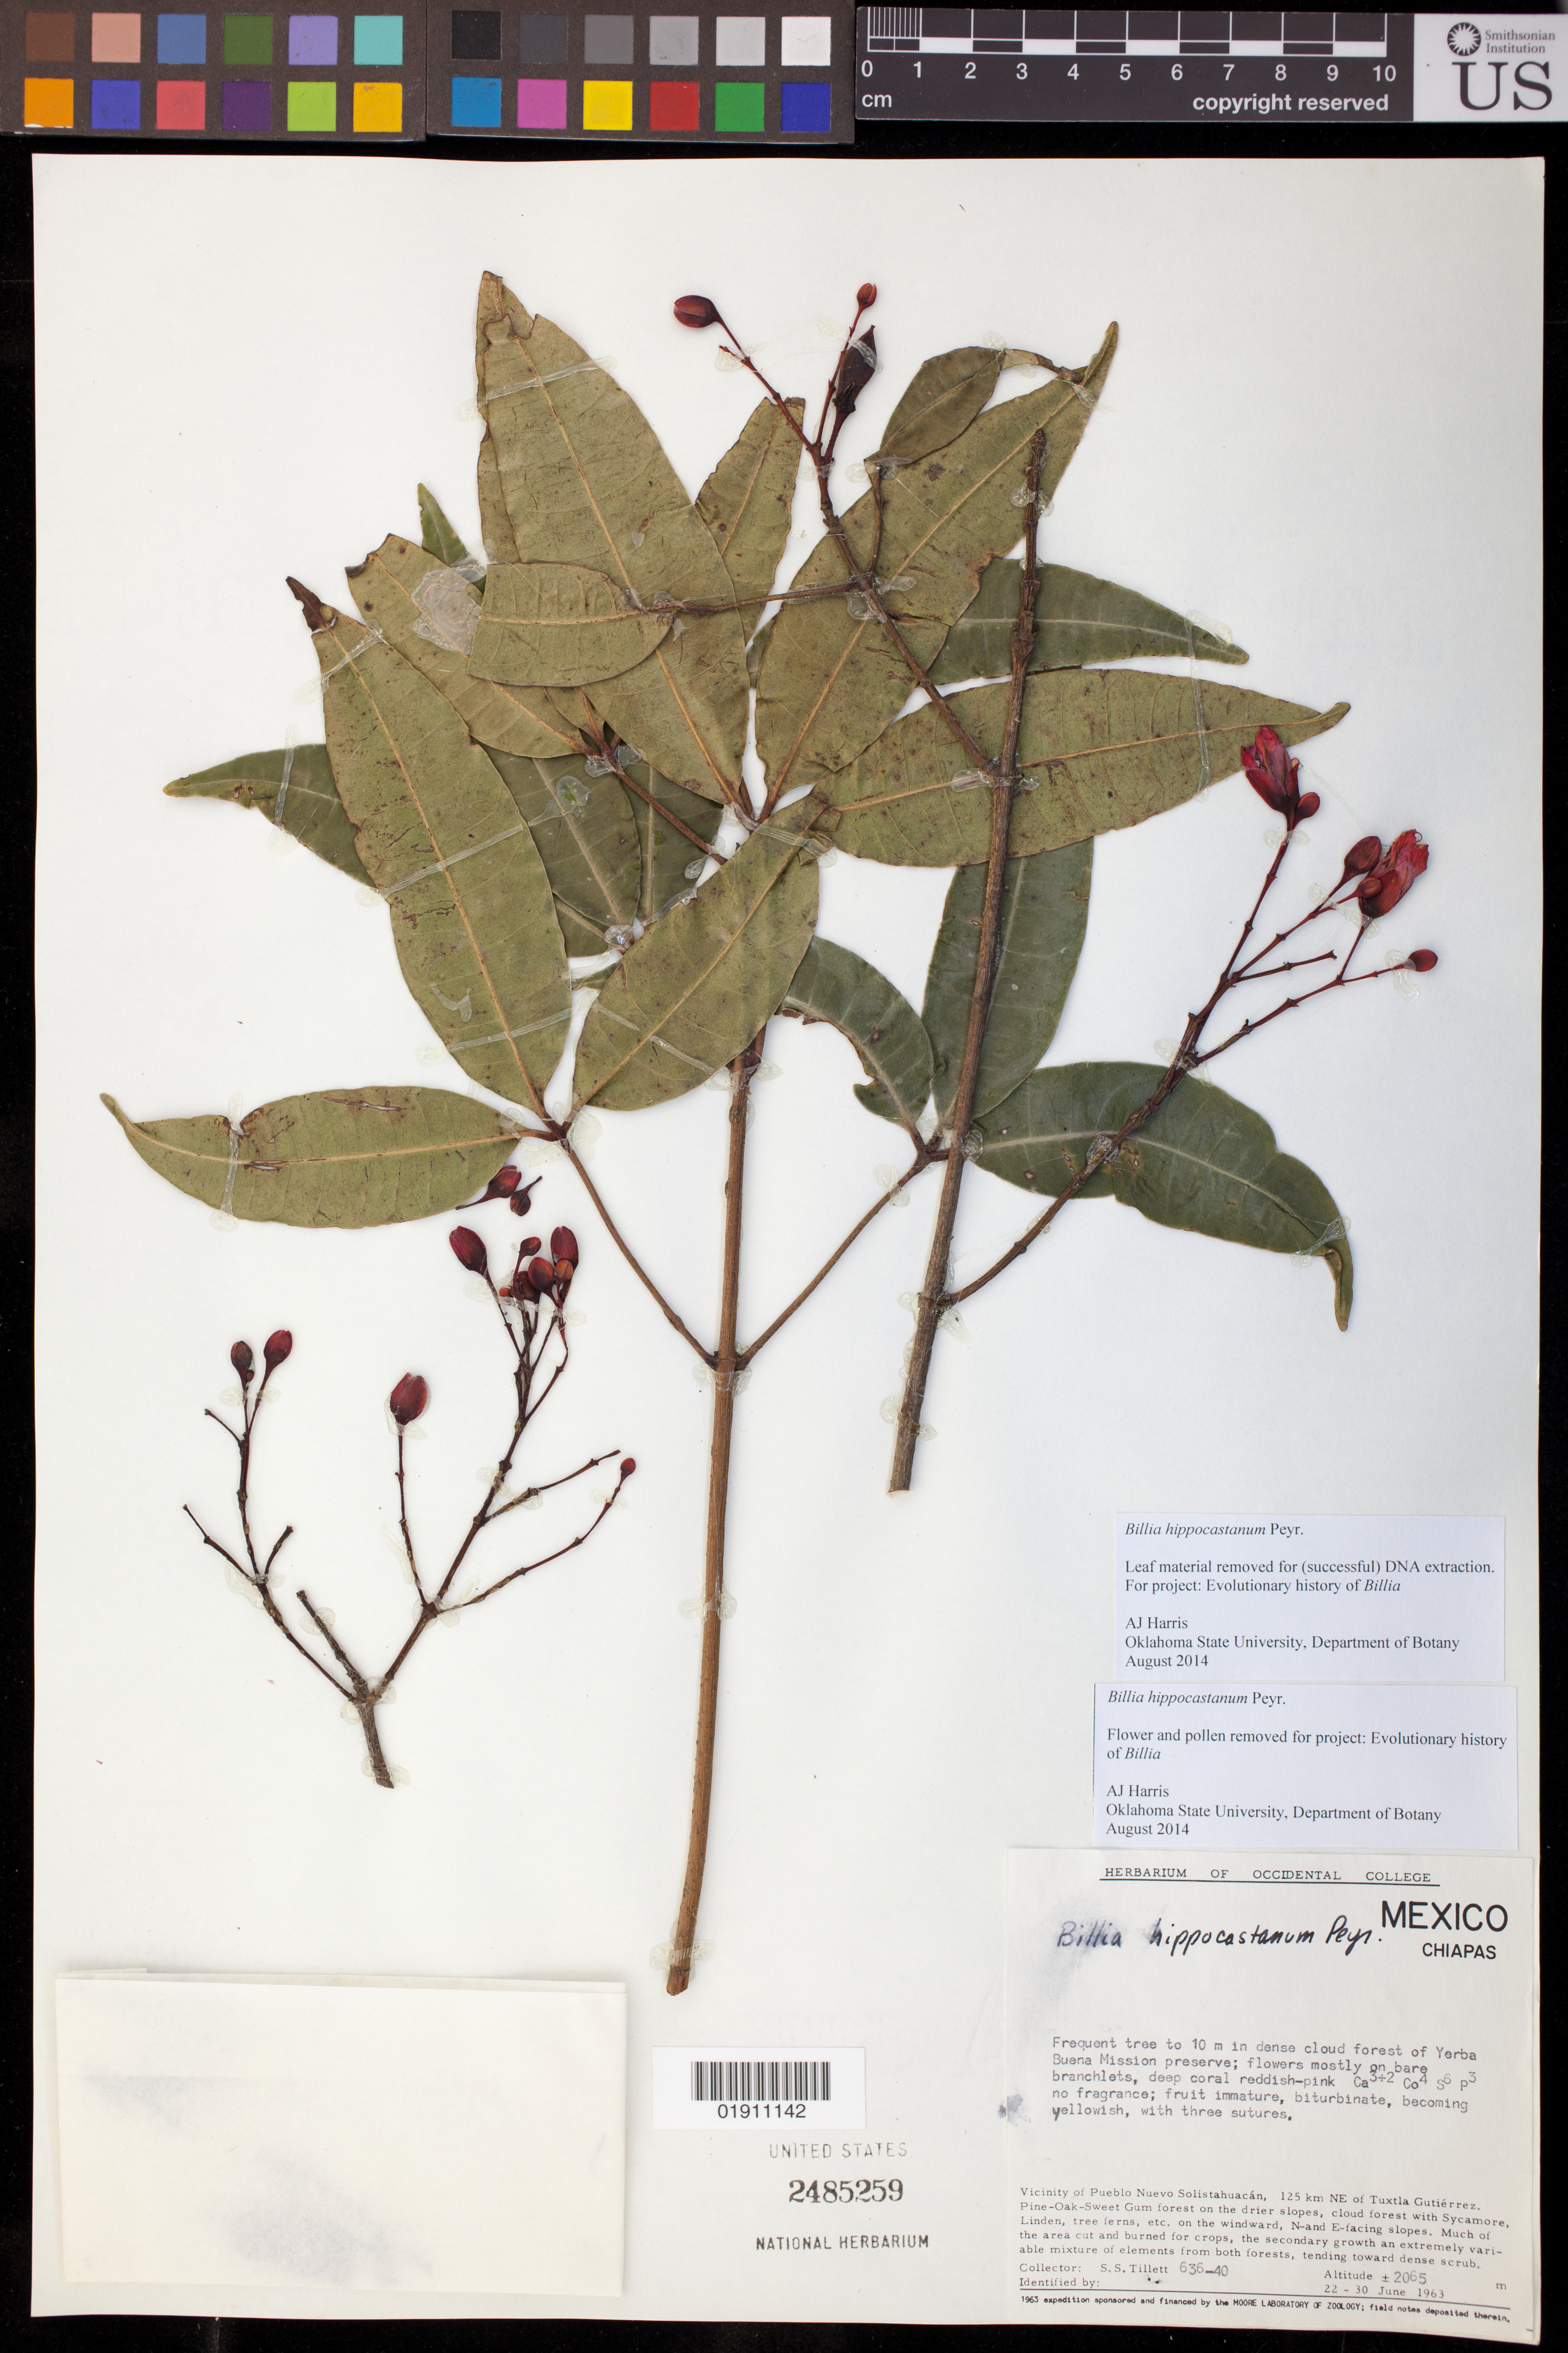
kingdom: Plantae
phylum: Tracheophyta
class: Magnoliopsida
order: Sapindales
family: Sapindaceae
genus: Billia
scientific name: Billia hippocastanum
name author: Peyr.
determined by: Harris, A. J.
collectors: S. S. Tillett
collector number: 636-40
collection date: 1963-06-22/1963-06-30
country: Mexico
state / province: Chiapas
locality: Vicinity of Pueblo Nuevo Solistahuacan, 125 km NE of Tuxtla Gutierrez.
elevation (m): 2065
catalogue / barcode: US 2485259